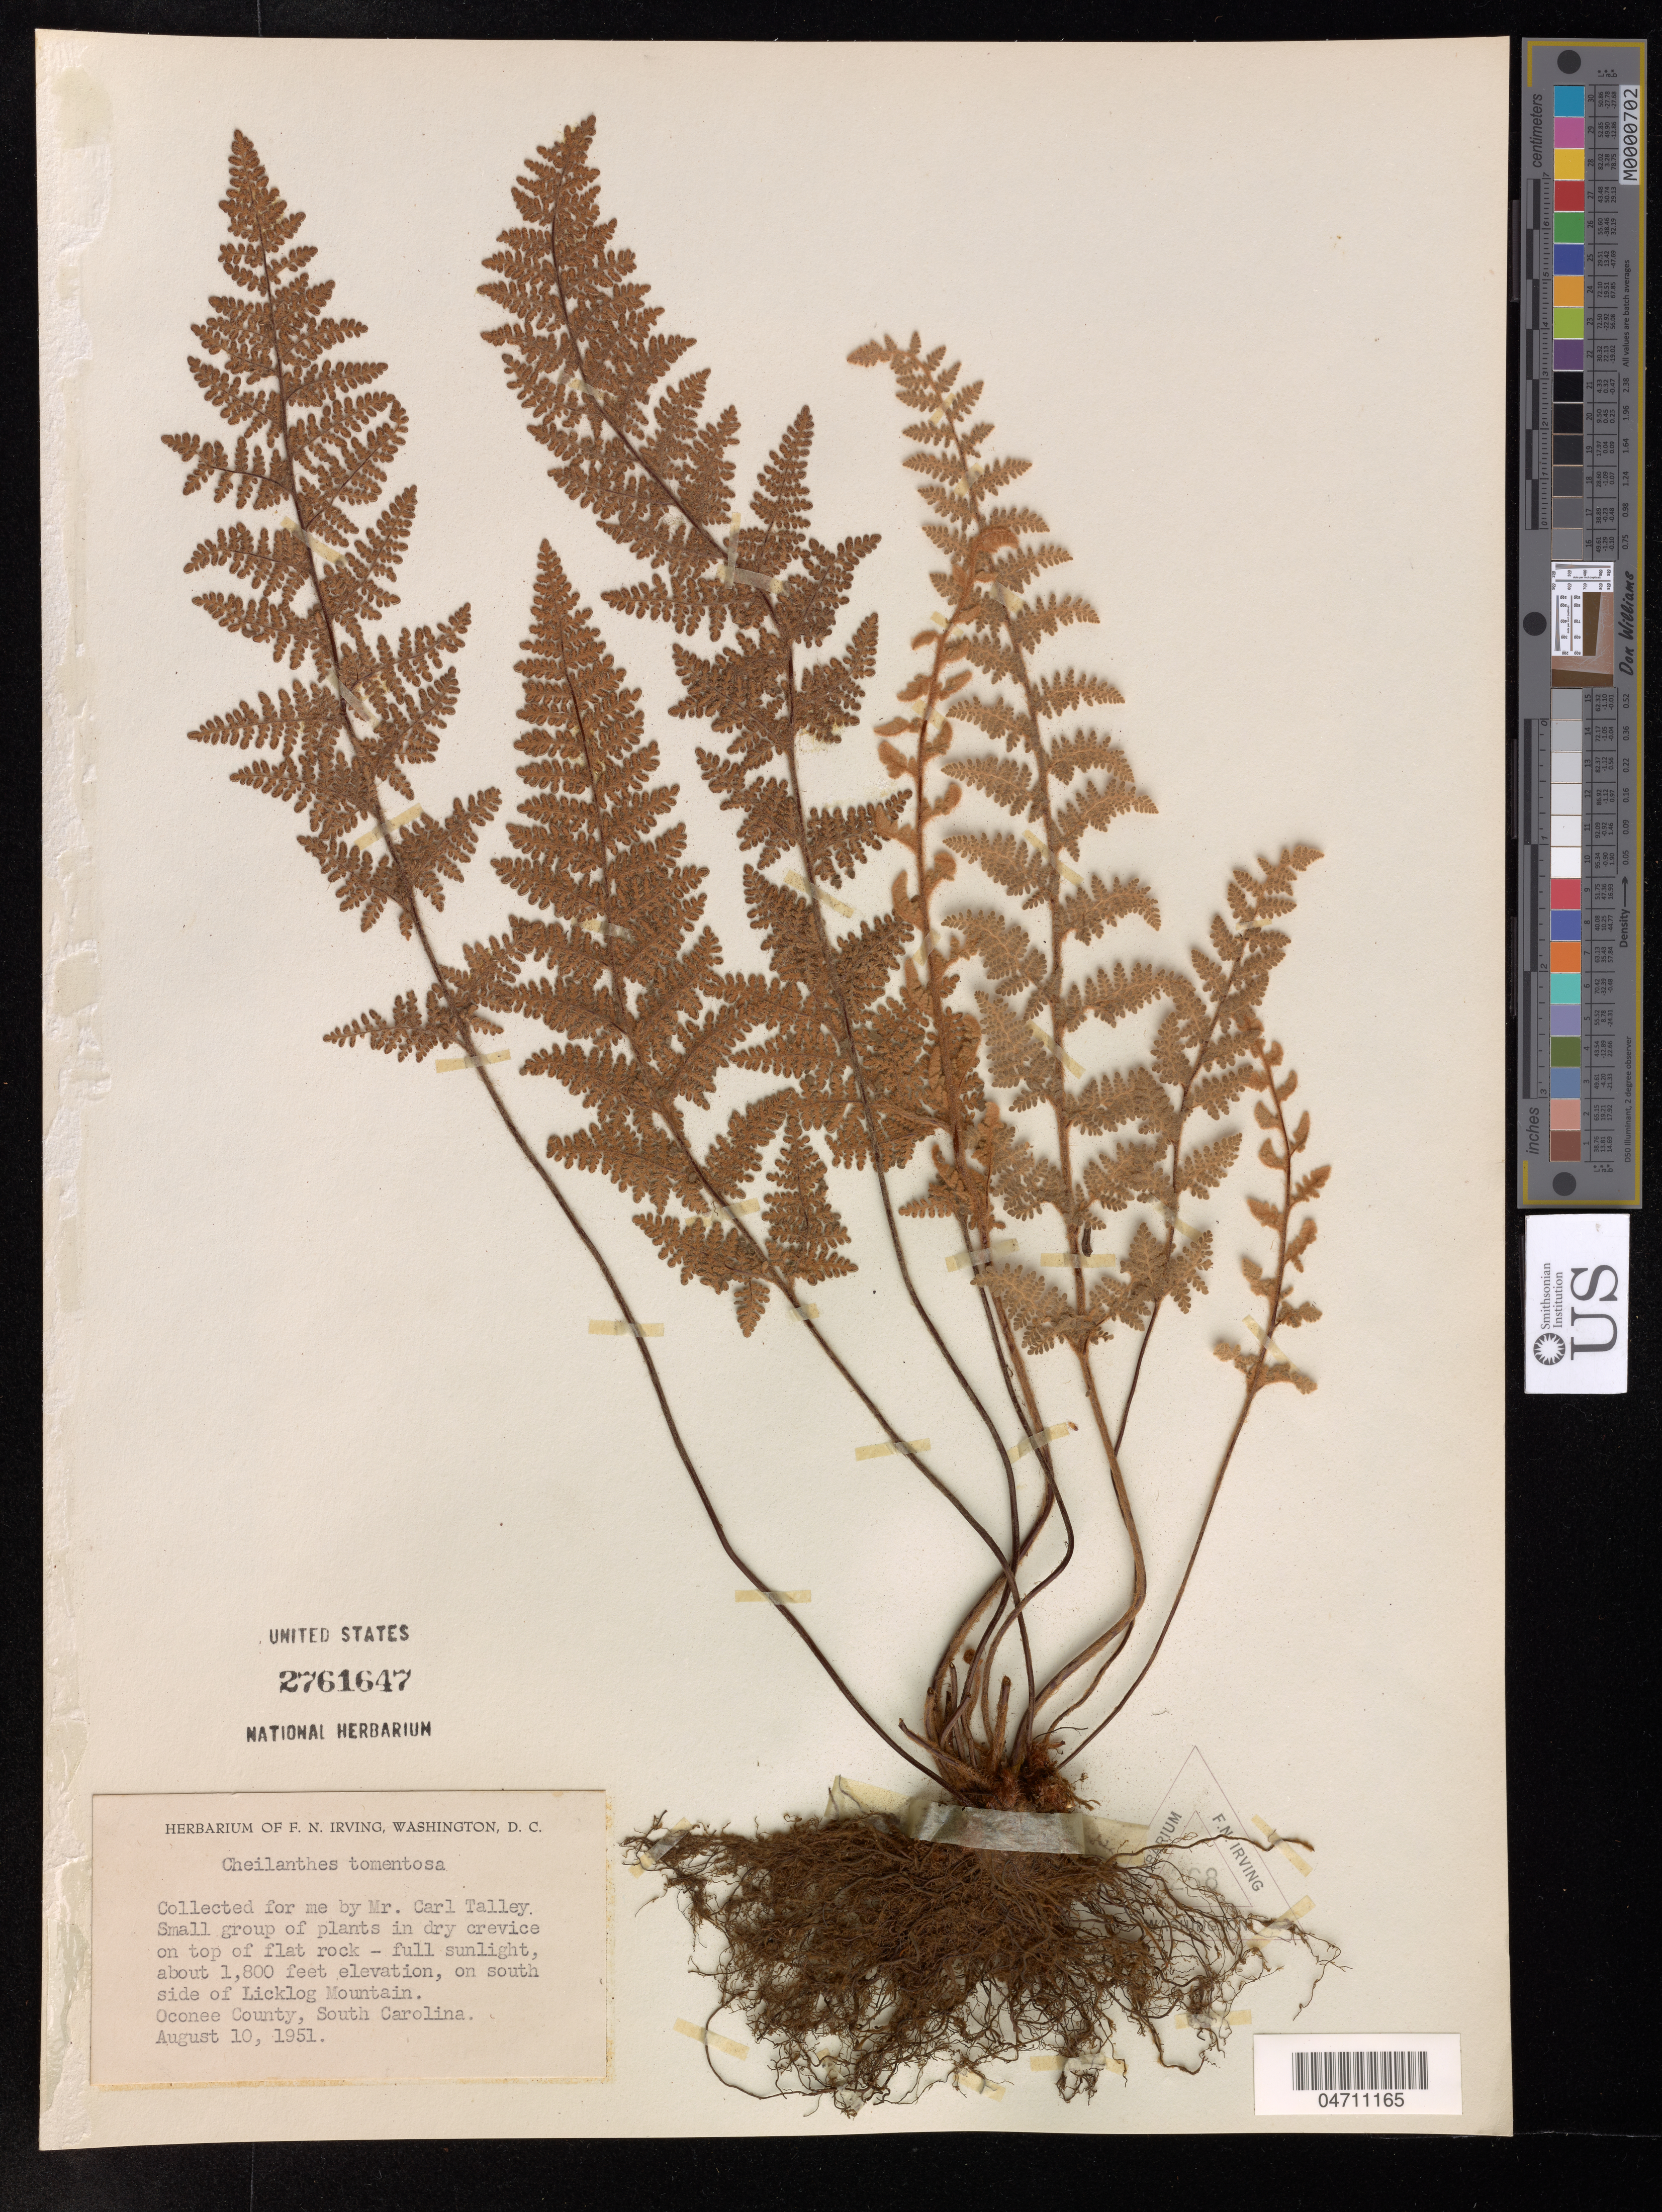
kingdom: Plantae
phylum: Tracheophyta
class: Polypodiopsida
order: Polypodiales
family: Pteridaceae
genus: Cheilanthes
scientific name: Cheilanthes tomentosa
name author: Link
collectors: C. Talley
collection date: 1951-08-10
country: United States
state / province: South Carolina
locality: On south side of Licklog Mountain, Oconee County.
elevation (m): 549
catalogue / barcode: US 2761647